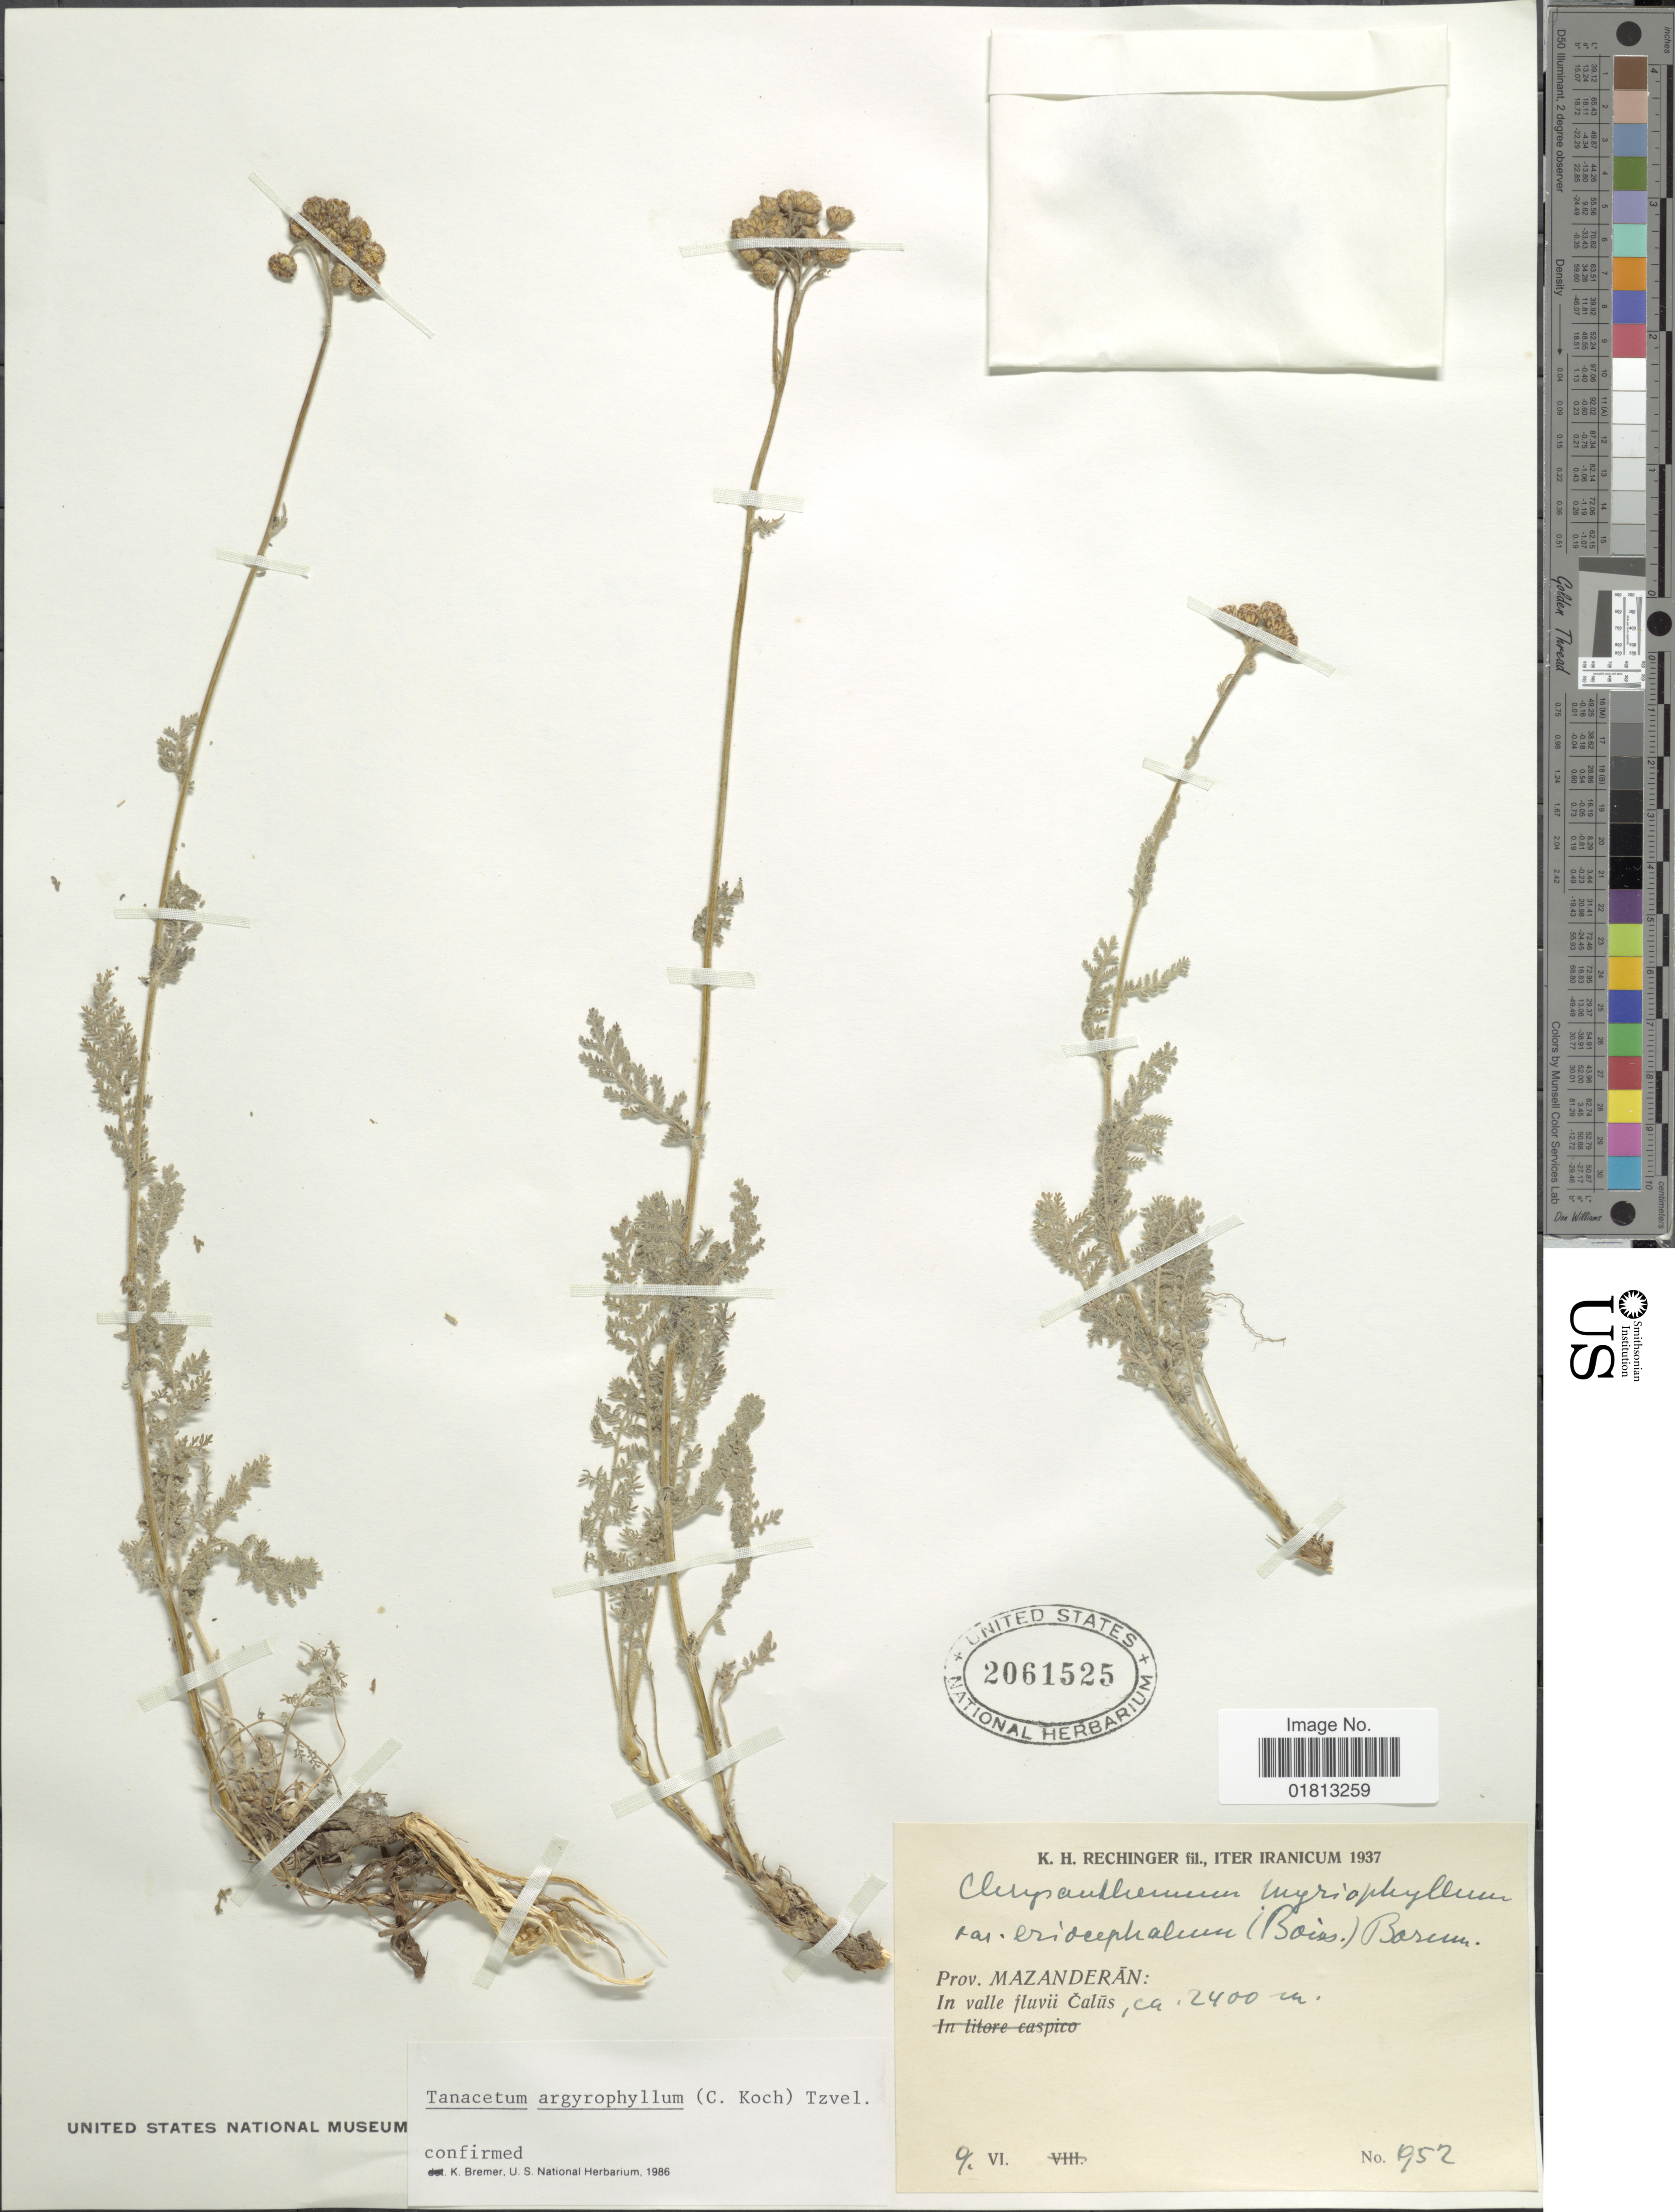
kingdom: Plantae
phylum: Tracheophyta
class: Magnoliopsida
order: Asterales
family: Asteraceae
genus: Tanacetum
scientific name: Tanacetum argyrophyllum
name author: (C. Koch) Tzvelev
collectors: K. H. Rechinger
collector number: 952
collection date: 1937-06-09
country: Iran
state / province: Mazandaran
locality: Prov. Mazanderan: In valle fluvii Calus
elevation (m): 2400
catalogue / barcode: US 2061525